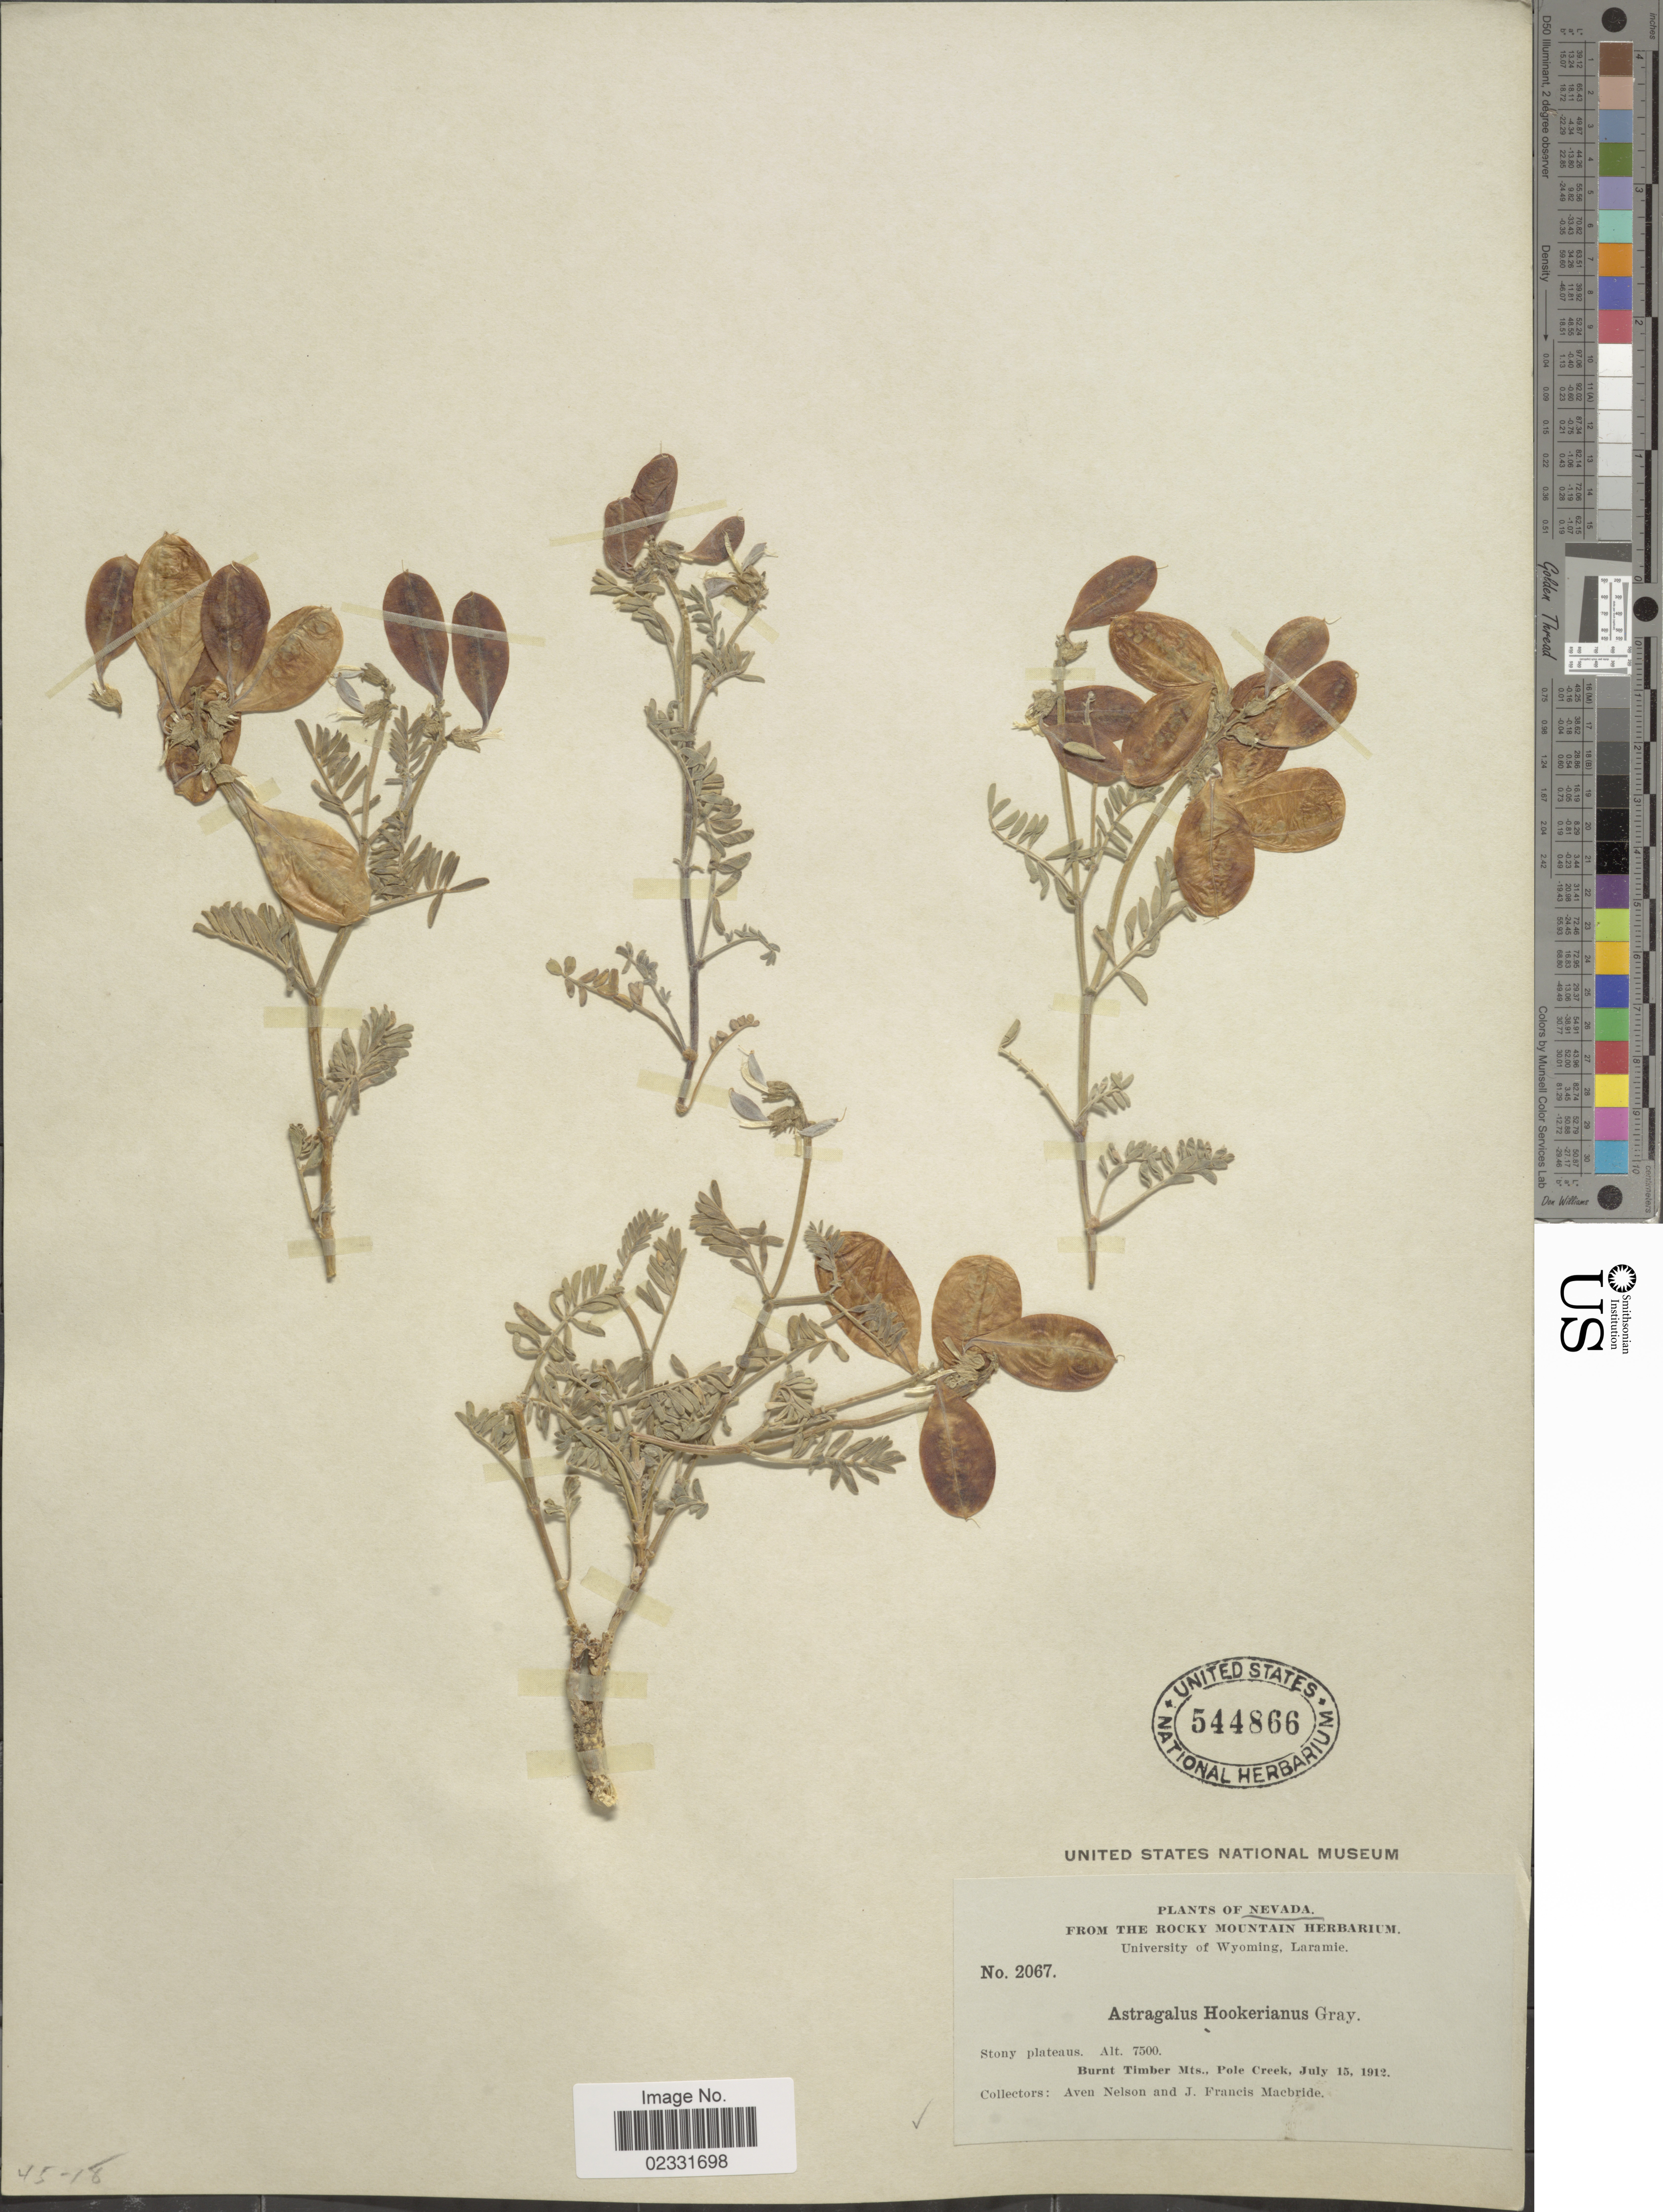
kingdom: Plantae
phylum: Tracheophyta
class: Magnoliopsida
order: Fabales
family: Fabaceae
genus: Astragalus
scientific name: Astragalus hookerianus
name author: D. Dietr.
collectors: A. Nelson & J. F. Macbride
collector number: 2067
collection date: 1912-07-15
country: United States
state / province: Nevada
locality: Stony plateaus, Burnt Timber Mts., Pole Creek.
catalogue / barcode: US 544866